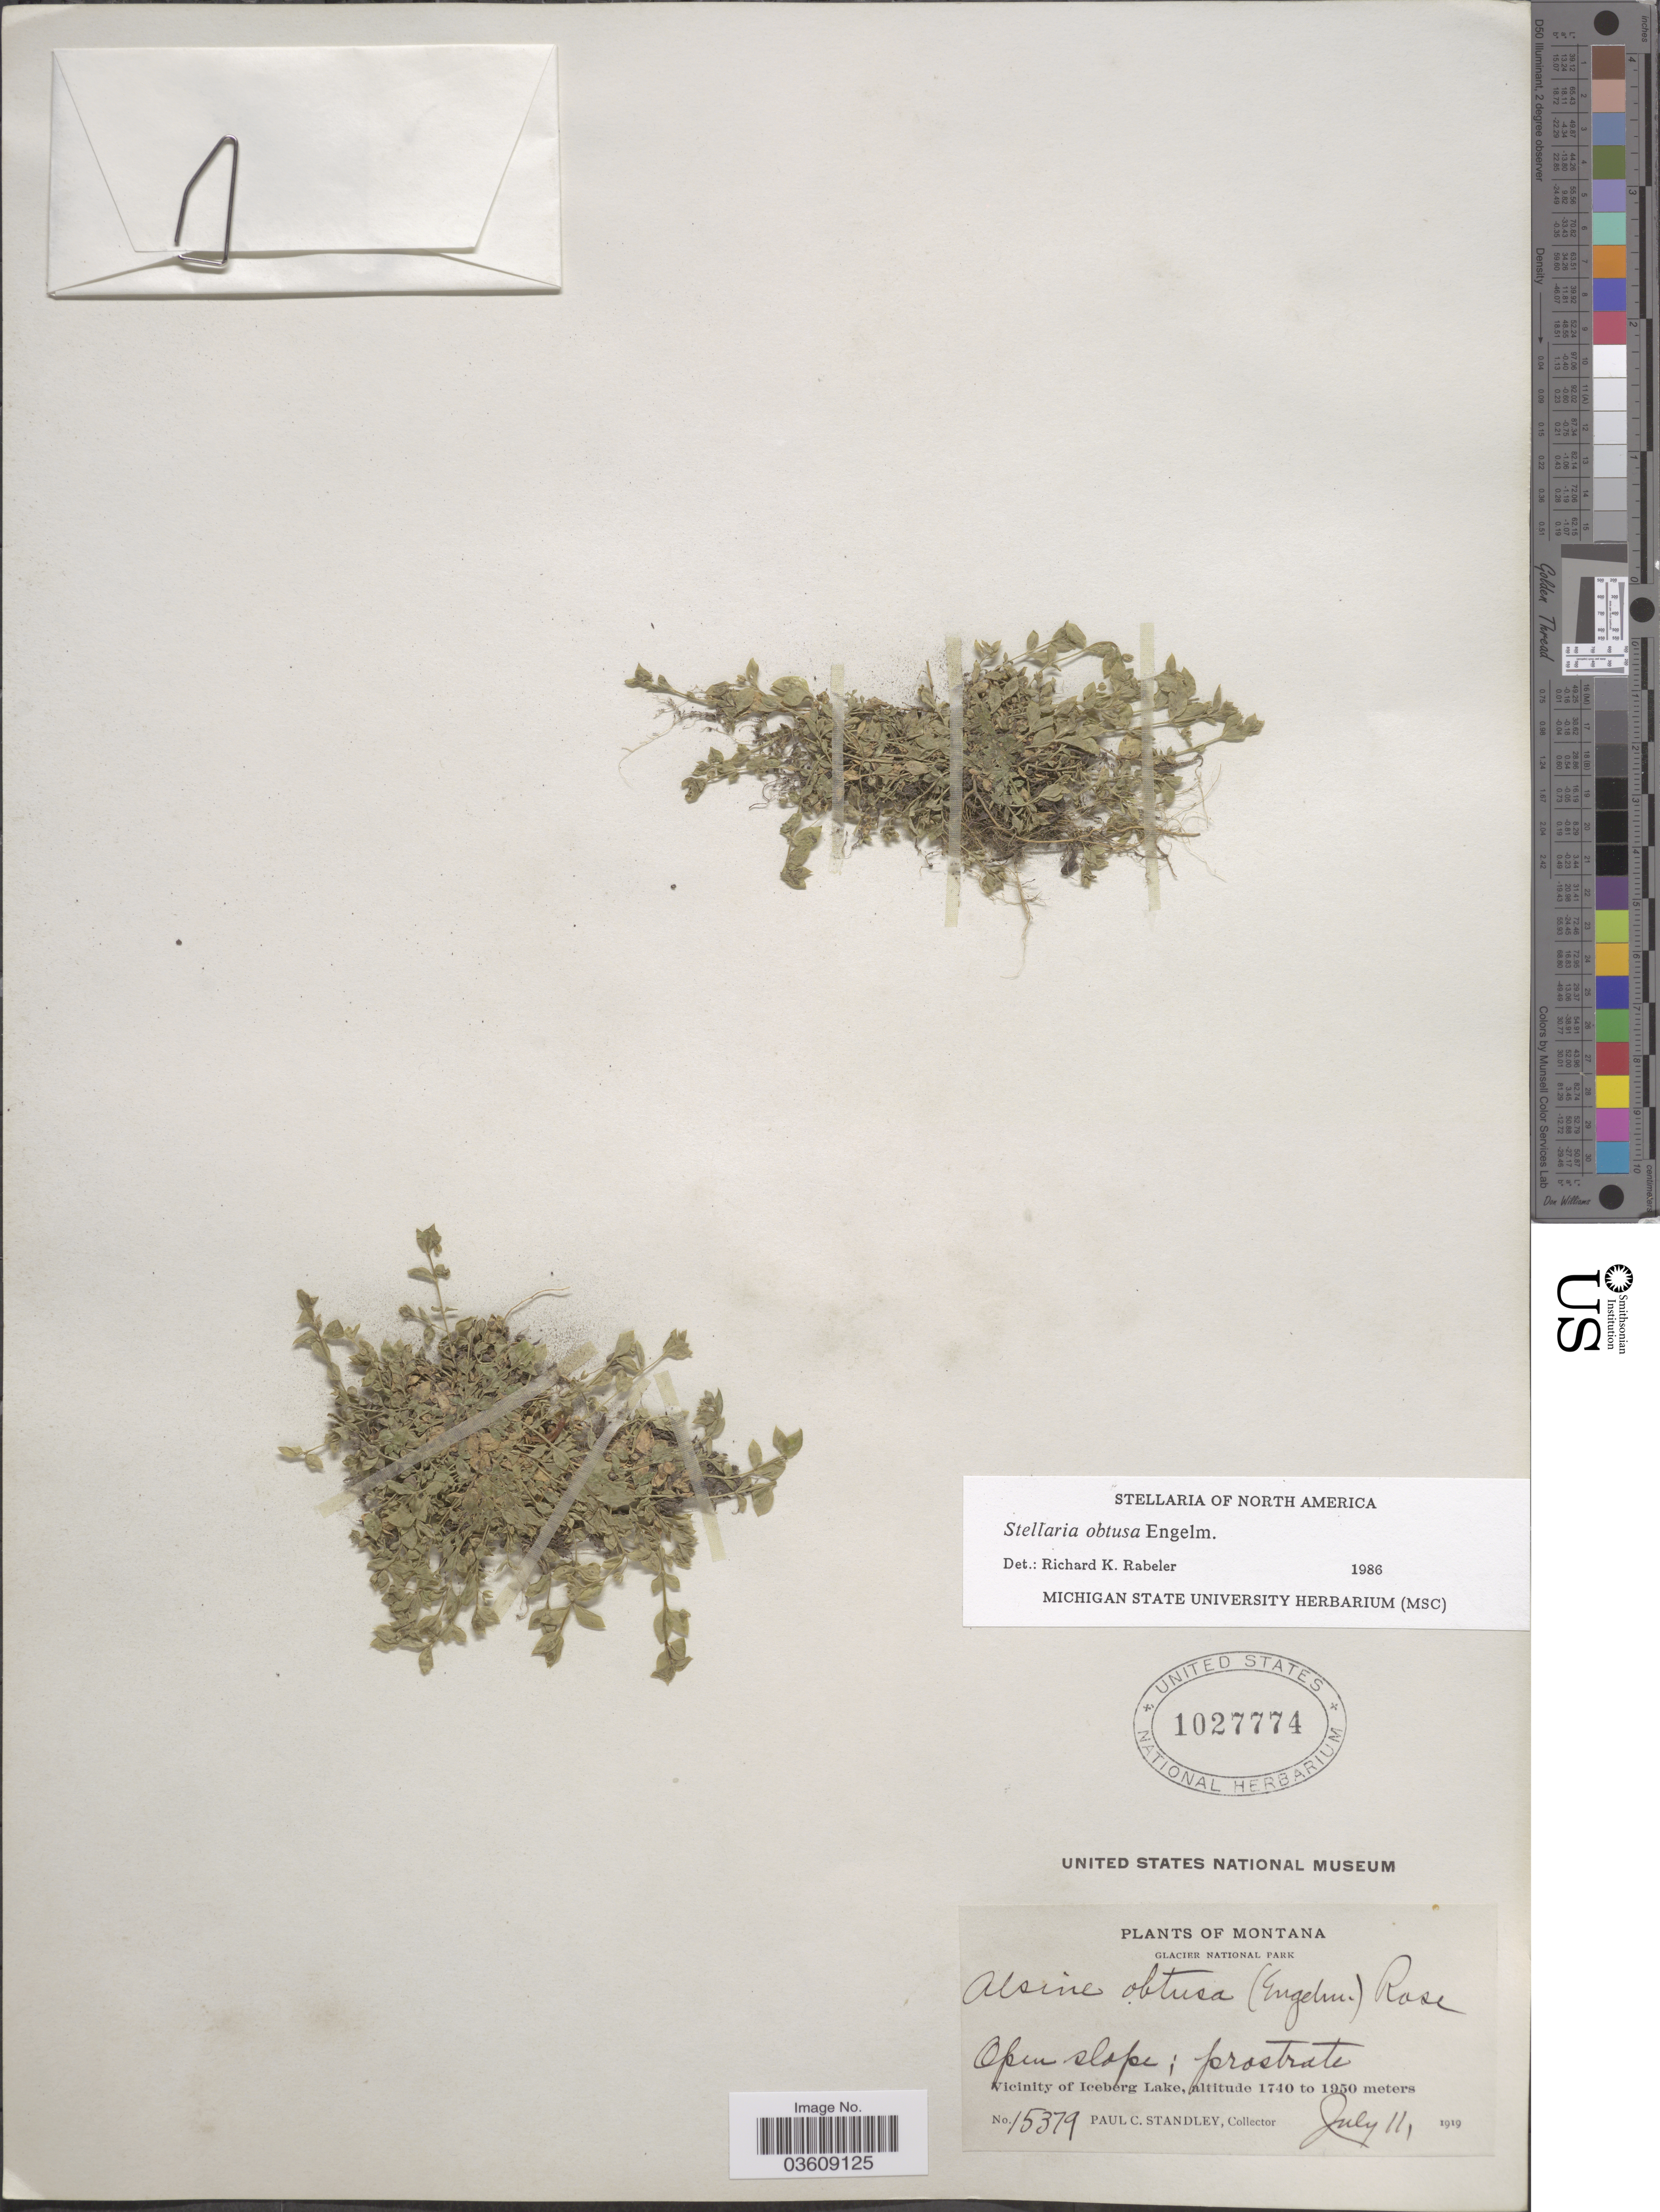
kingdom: Plantae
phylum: Tracheophyta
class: Magnoliopsida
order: Caryophyllales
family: Caryophyllaceae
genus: Engellaria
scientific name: Engellaria obtusa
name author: (Engelm.) Iamonico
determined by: U.S. National Herbarium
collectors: P. C. Standley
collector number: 15379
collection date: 1919-07-11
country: United States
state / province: Montana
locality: Glacier National Park. Vicinity of Iceberg Lake.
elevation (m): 1740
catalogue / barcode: US 1027774